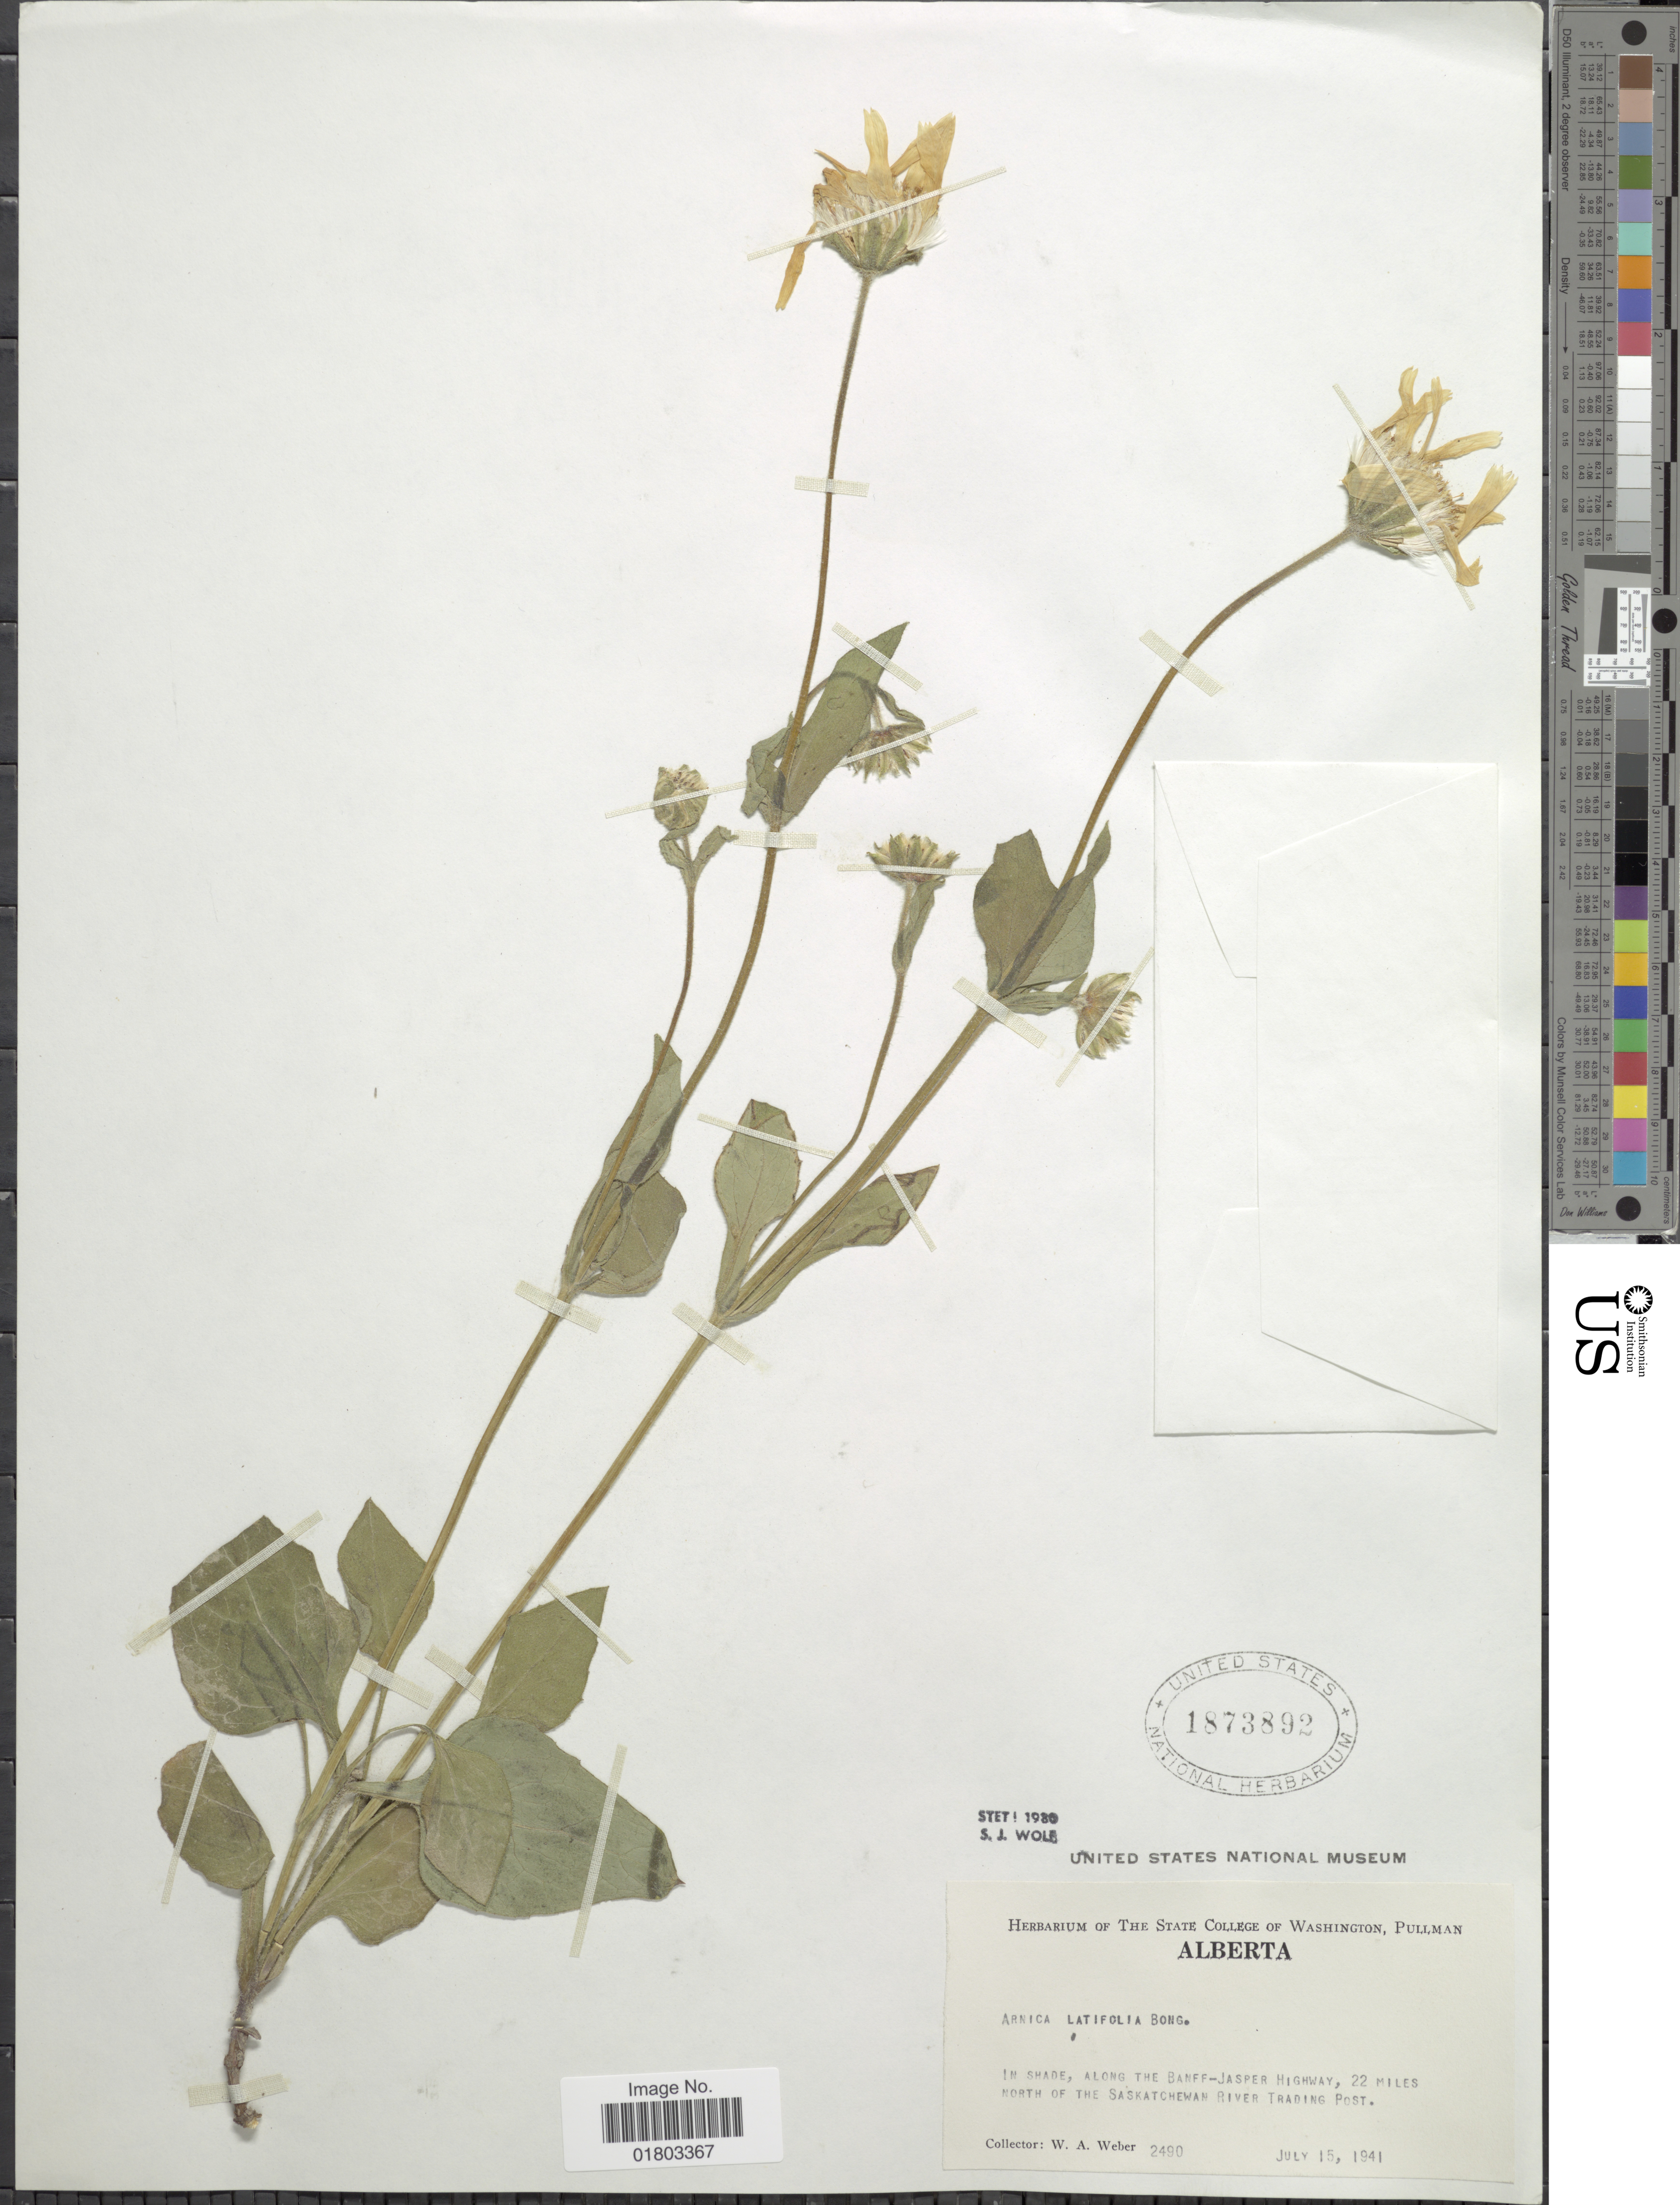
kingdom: Plantae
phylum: Tracheophyta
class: Magnoliopsida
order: Asterales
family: Asteraceae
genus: Arnica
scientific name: Arnica latifolia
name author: Bong.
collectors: W. A. Weber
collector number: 2490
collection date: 1941-07-15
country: Canada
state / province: Alberta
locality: In shade, along the Banff-Jasper Highway, 22 miles north of the Saskatchewan River Trading Post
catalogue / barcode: US 1873892